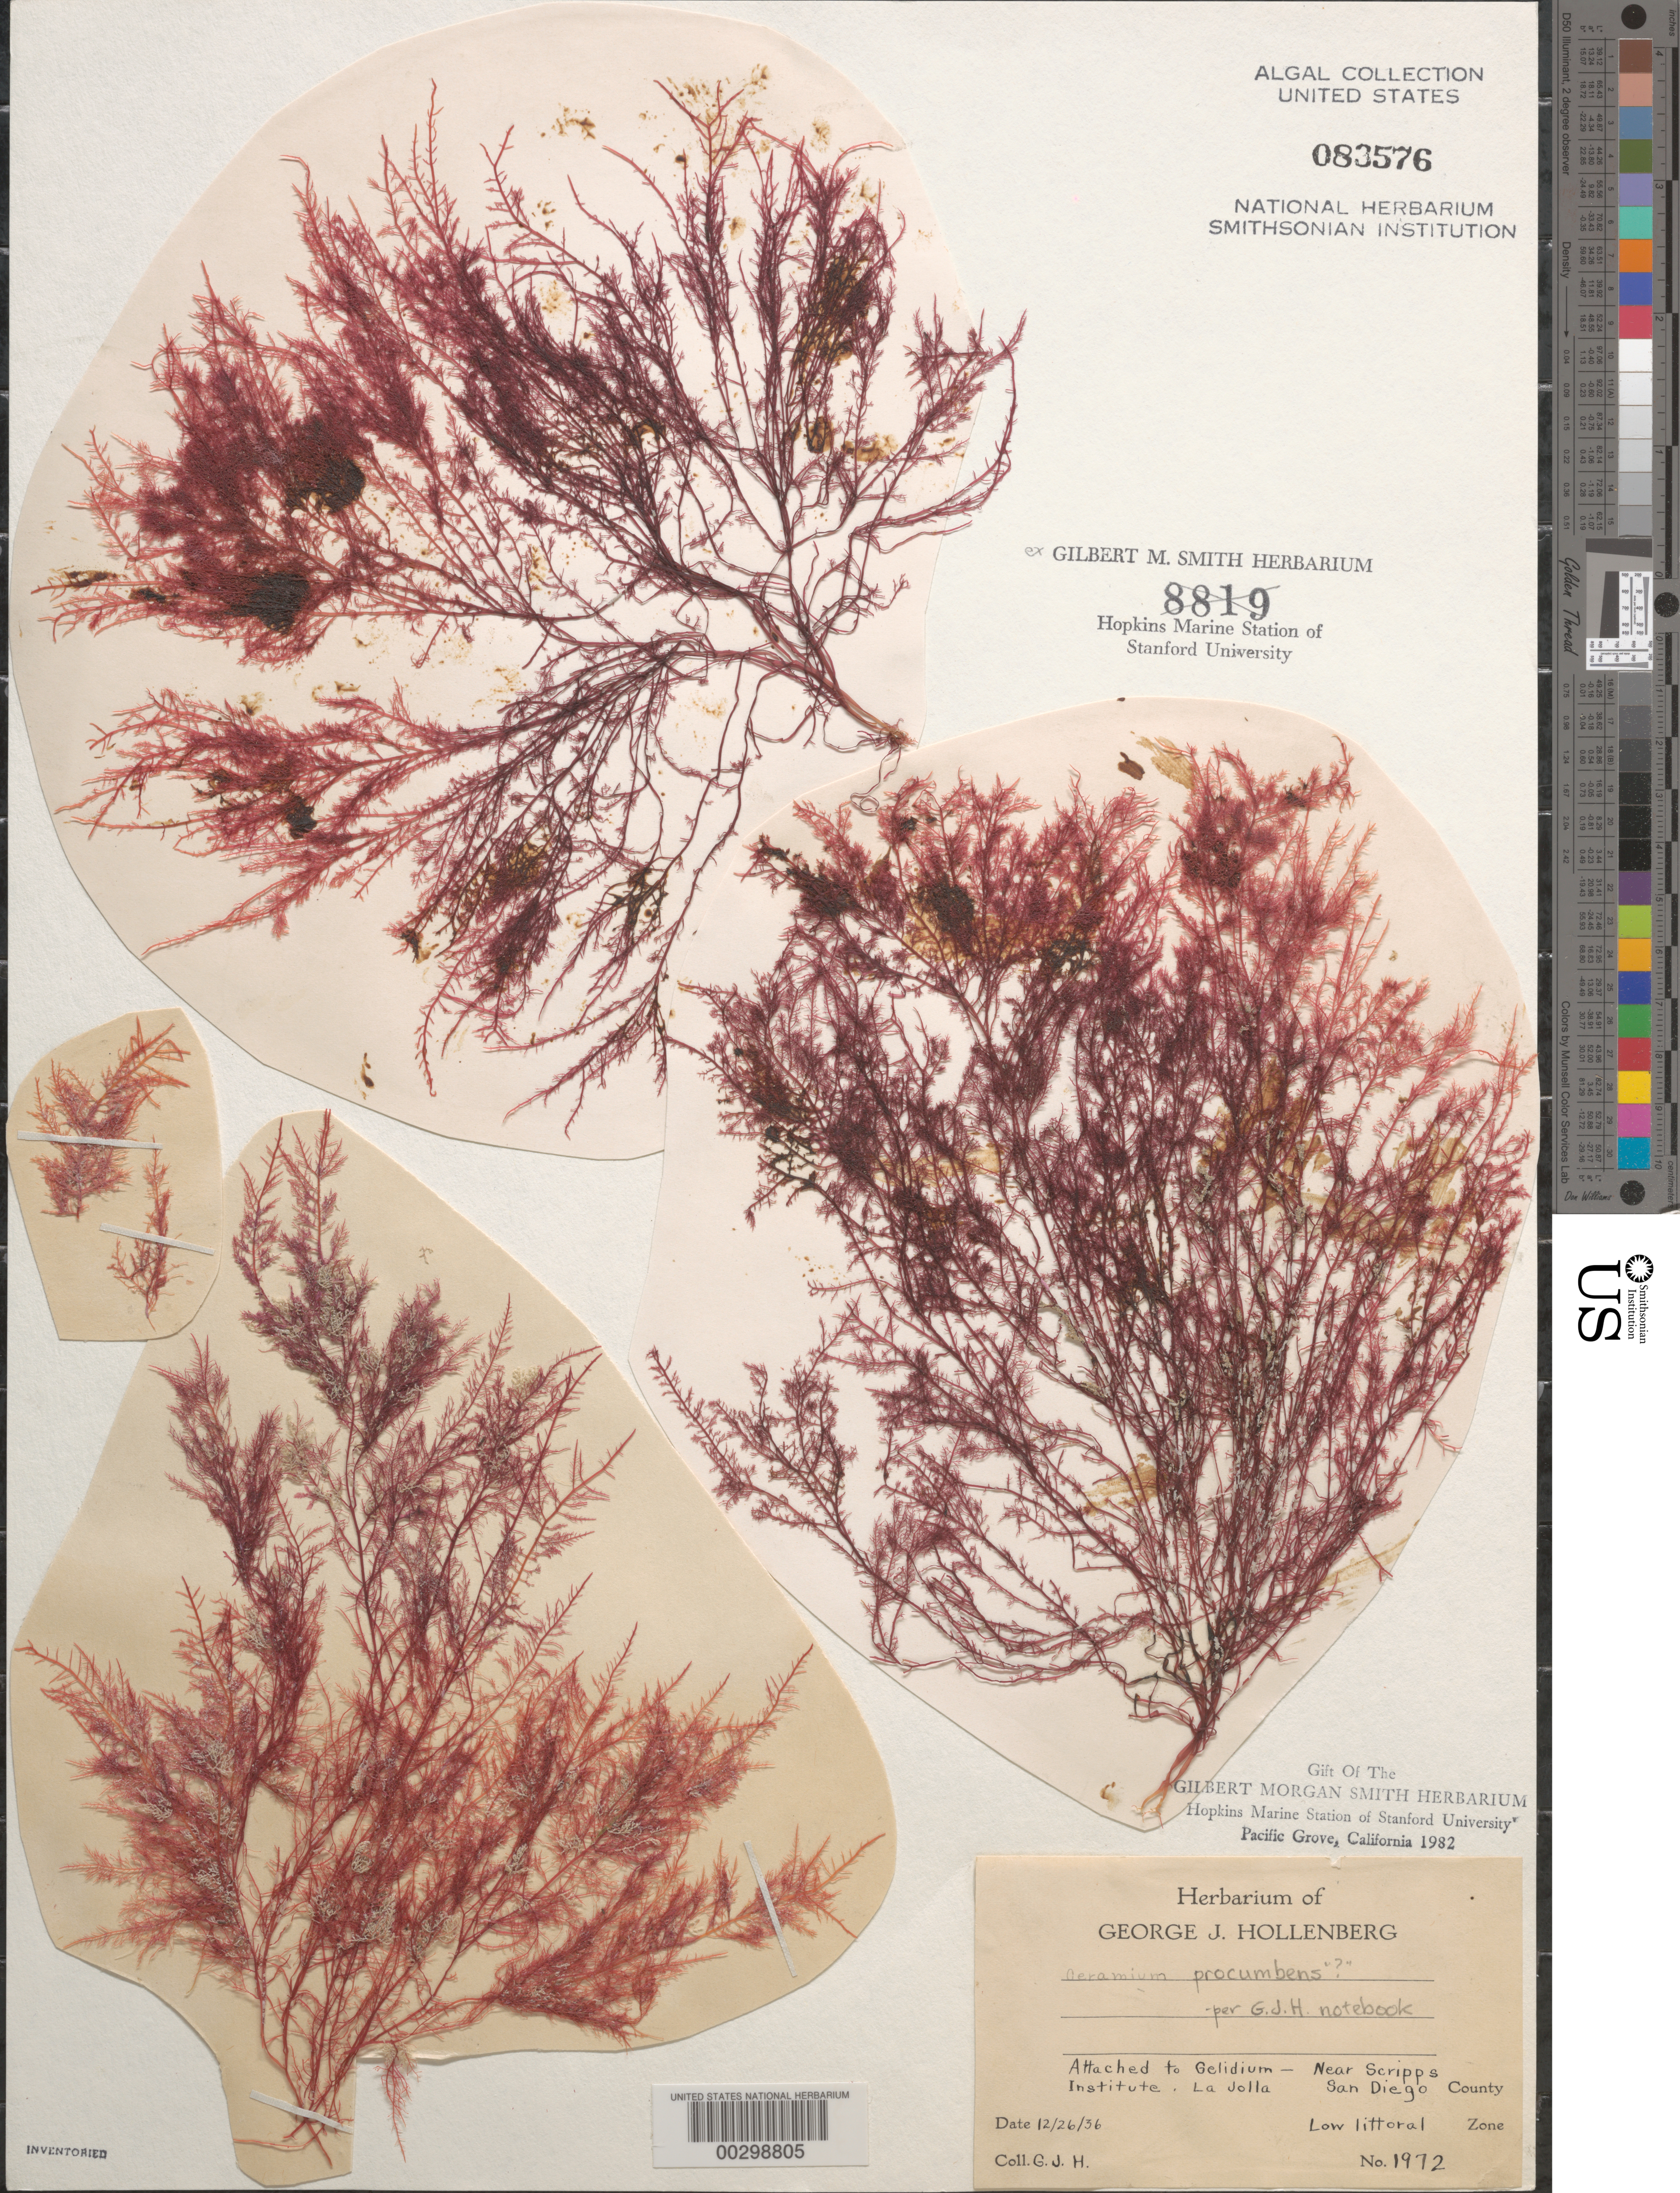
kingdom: Plantae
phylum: Rhodophyta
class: Florideophyceae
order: Ceramiales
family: Ceramiaceae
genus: Ceramium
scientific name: Ceramium procumbens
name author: Setch. & N.L. Gardner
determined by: Dawson, E. Y.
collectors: G. Hollenberg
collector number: GJH 1972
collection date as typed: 26 Dec 1936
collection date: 1936-12-26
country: United States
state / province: California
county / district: San Diego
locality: La Jolla, near Scripps Institution of Oceanography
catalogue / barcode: US 83576